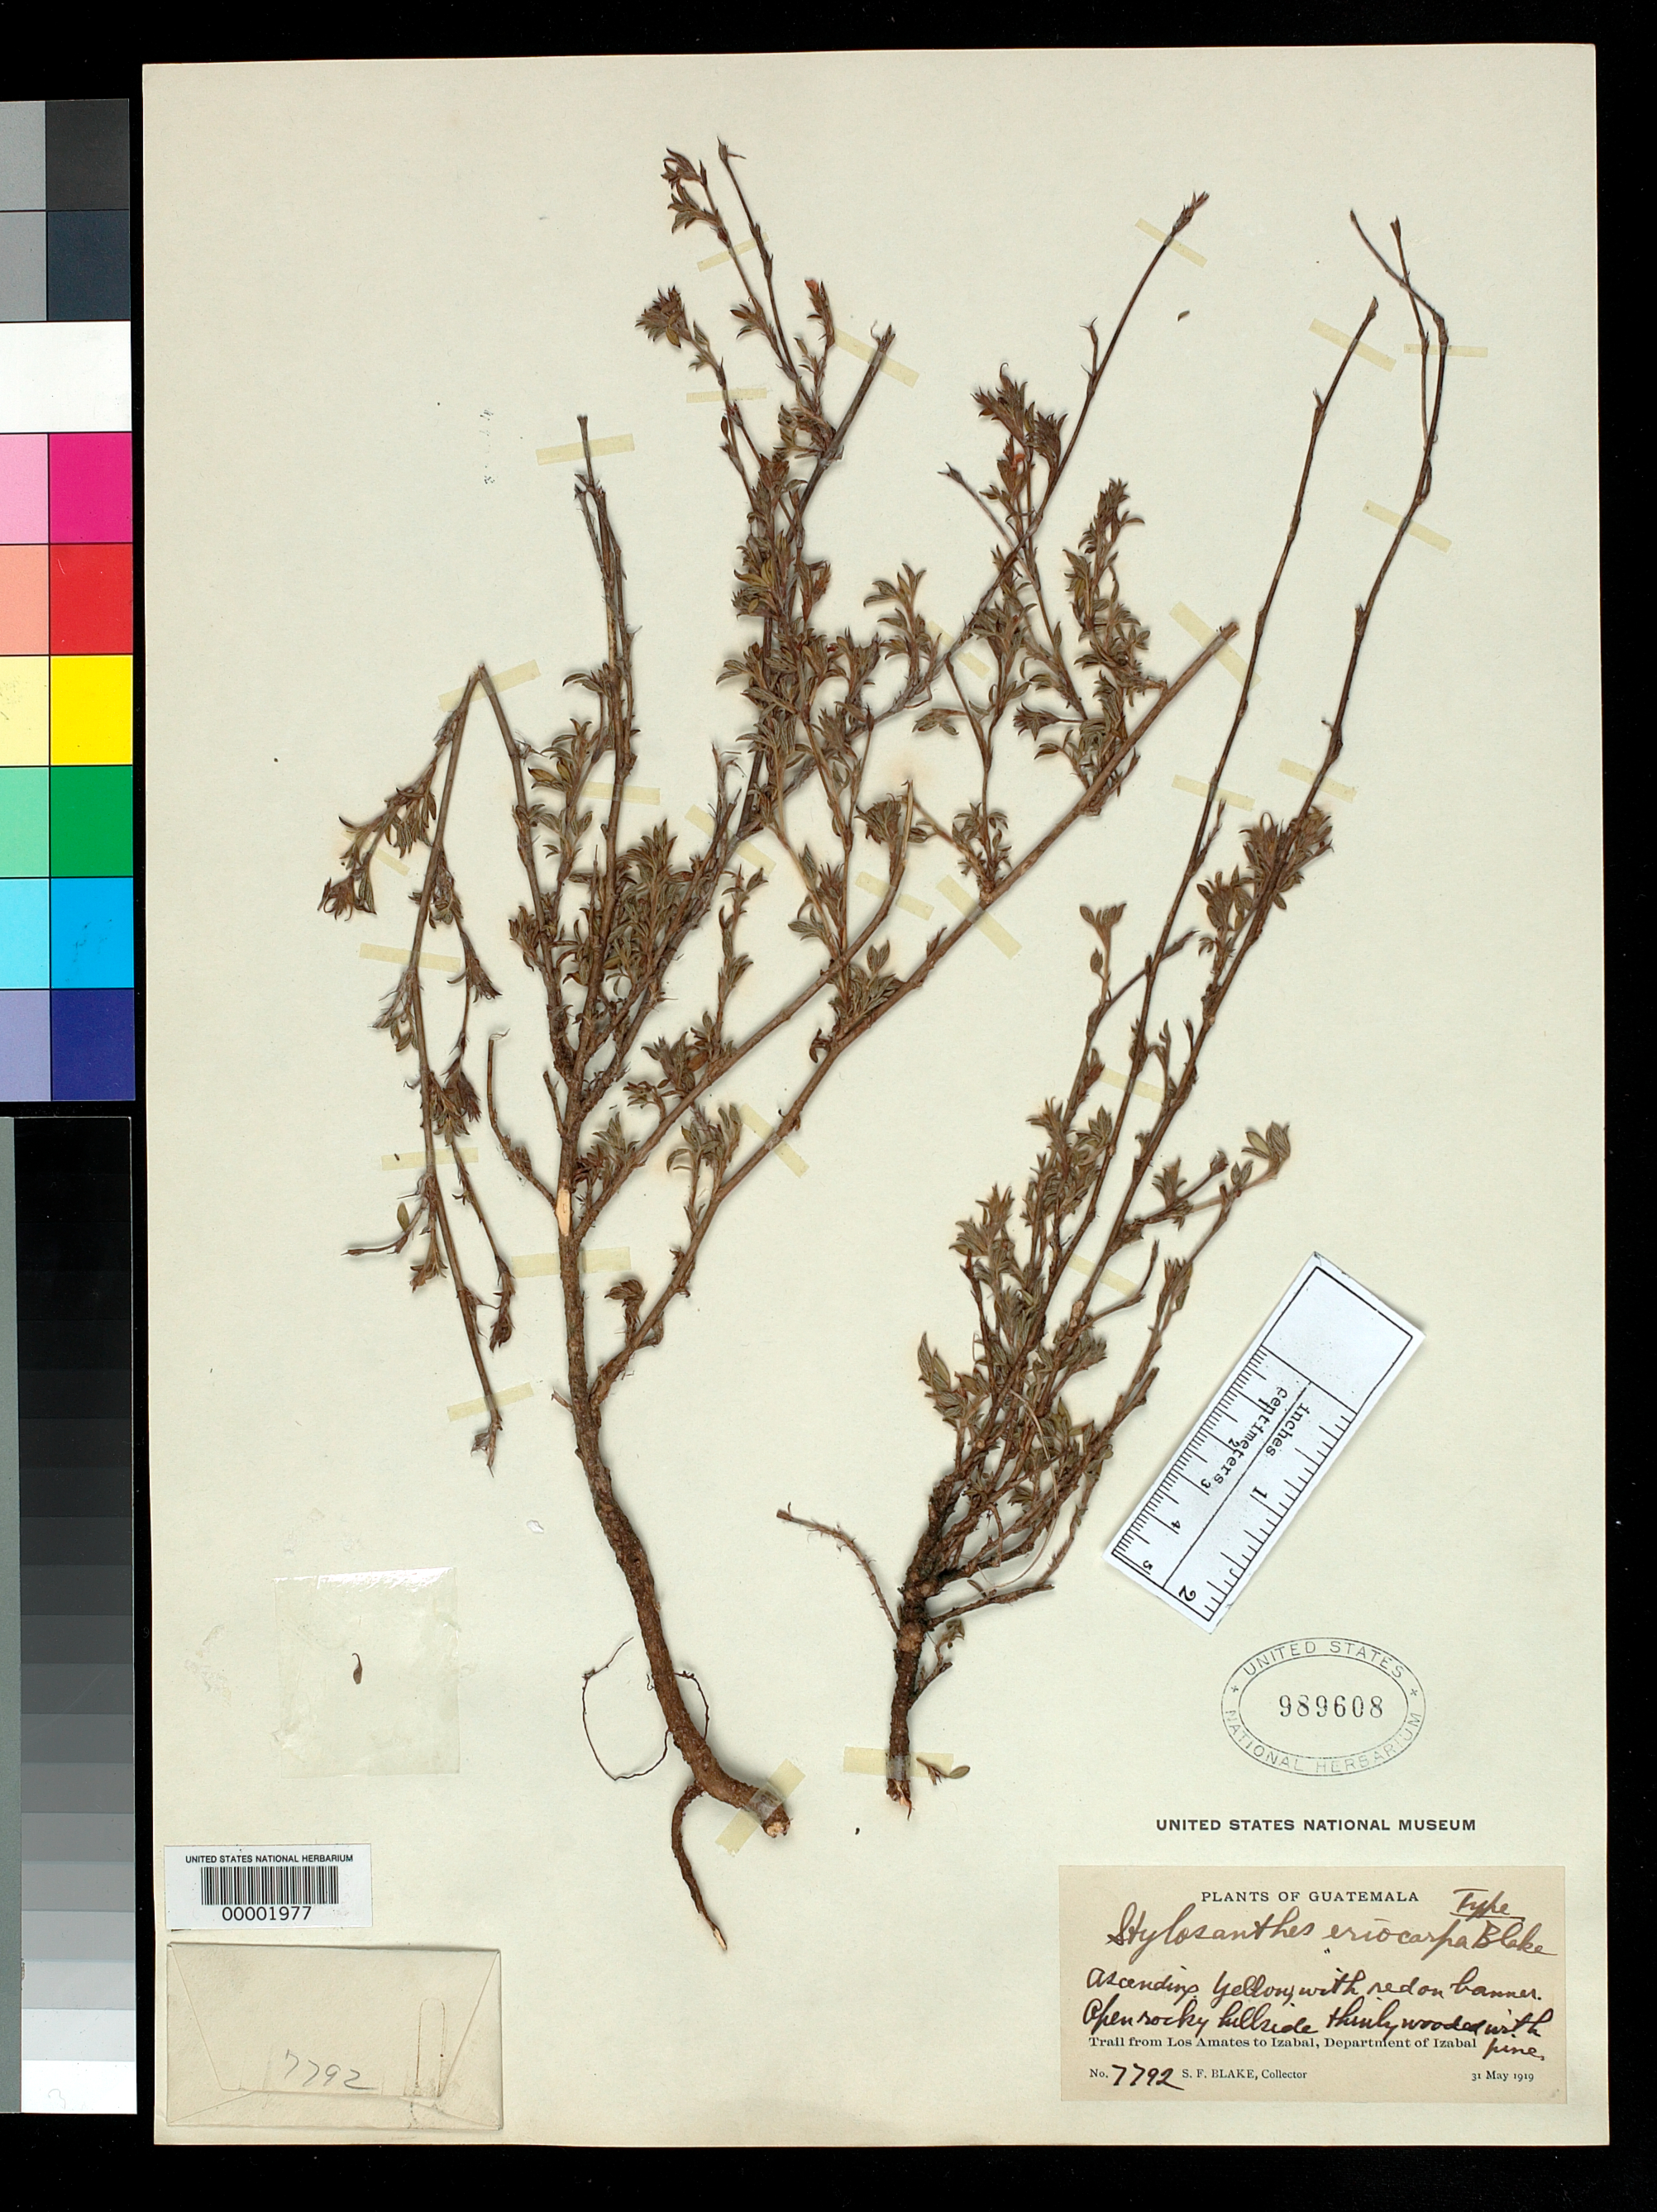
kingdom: Plantae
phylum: Tracheophyta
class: Magnoliopsida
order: Fabales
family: Fabaceae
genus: Stylosanthes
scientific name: Stylosanthes eriocarpa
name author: S.F. Blake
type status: Holotype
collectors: S. Blake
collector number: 7792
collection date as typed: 31 May 1919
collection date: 1919-05-31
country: Guatemala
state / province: Izabal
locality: Trail from Los Amates to Izabal.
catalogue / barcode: US 989608